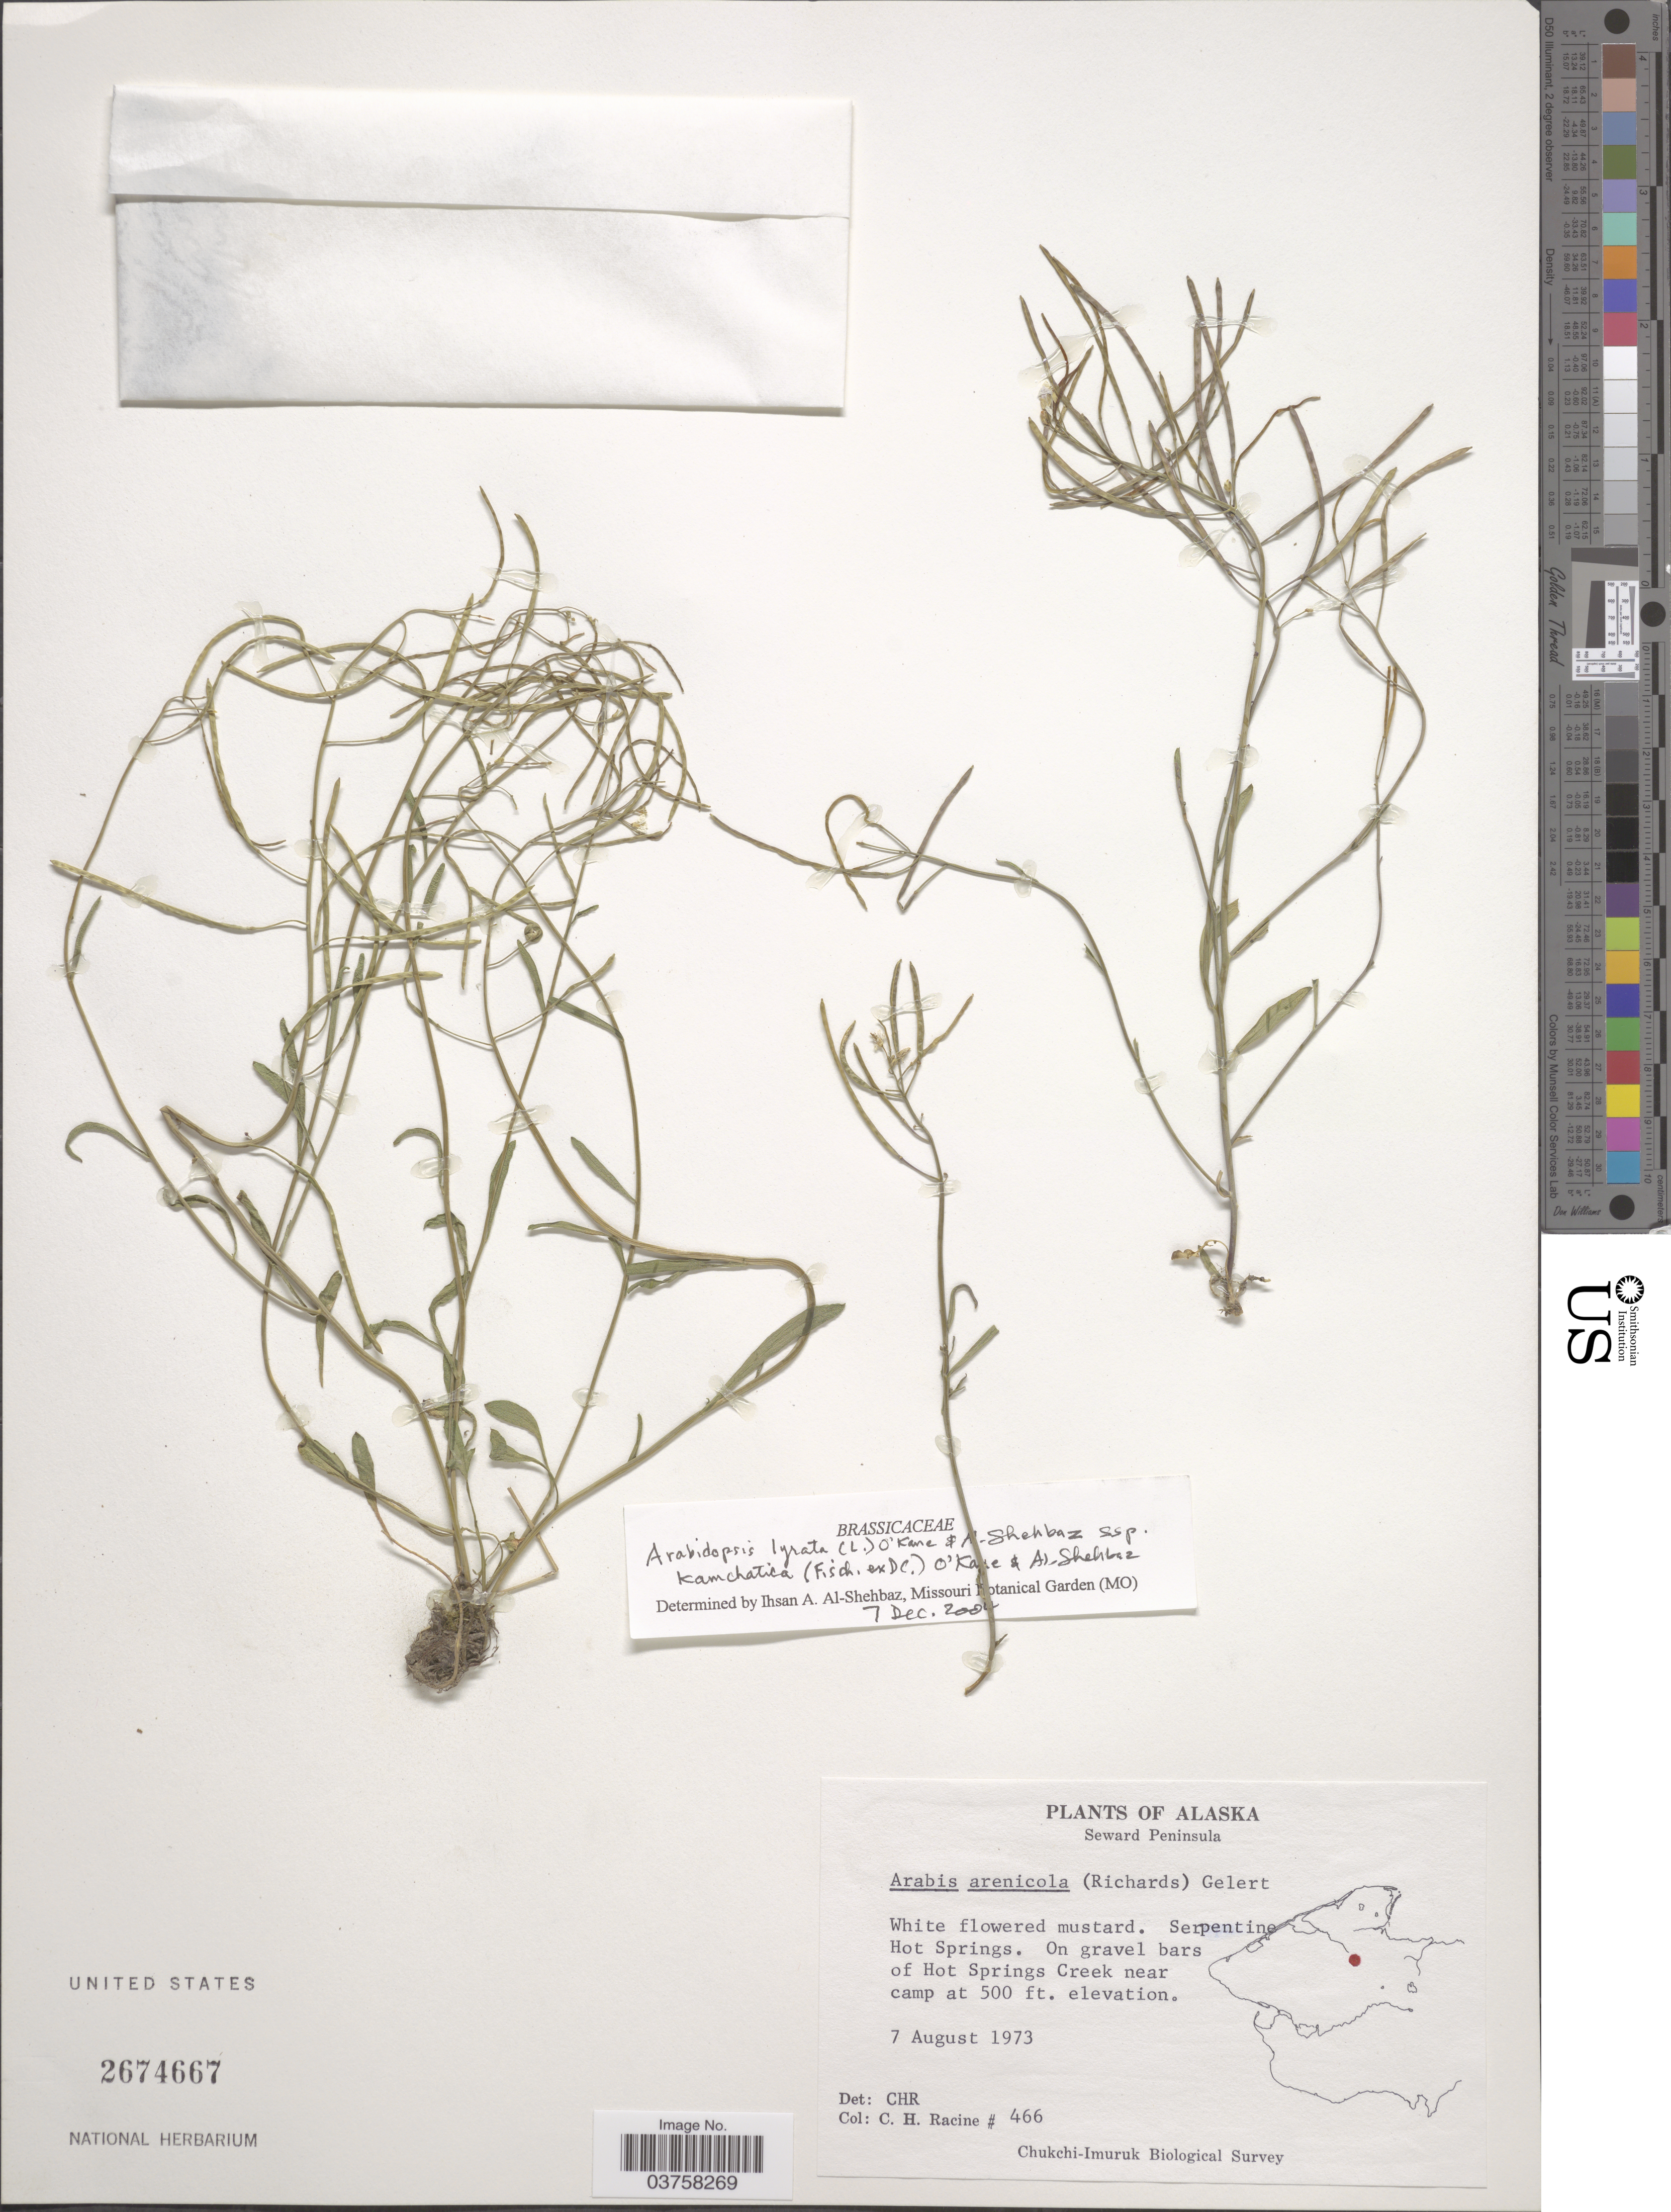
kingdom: Plantae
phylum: Tracheophyta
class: Magnoliopsida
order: Brassicales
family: Brassicaceae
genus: Arabidopsis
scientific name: Arabidopsis lyrata subsp. kamchatica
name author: (Fisch. ex DC.) O'Kane & Al-Shehbaz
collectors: C. Racine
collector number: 466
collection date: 1973-08-07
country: United States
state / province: Alaska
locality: Seward Peninsula. Serpentine Hot Springs. On gravel bars of Hot Springs Creek near camp.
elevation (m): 152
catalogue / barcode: US 2674667